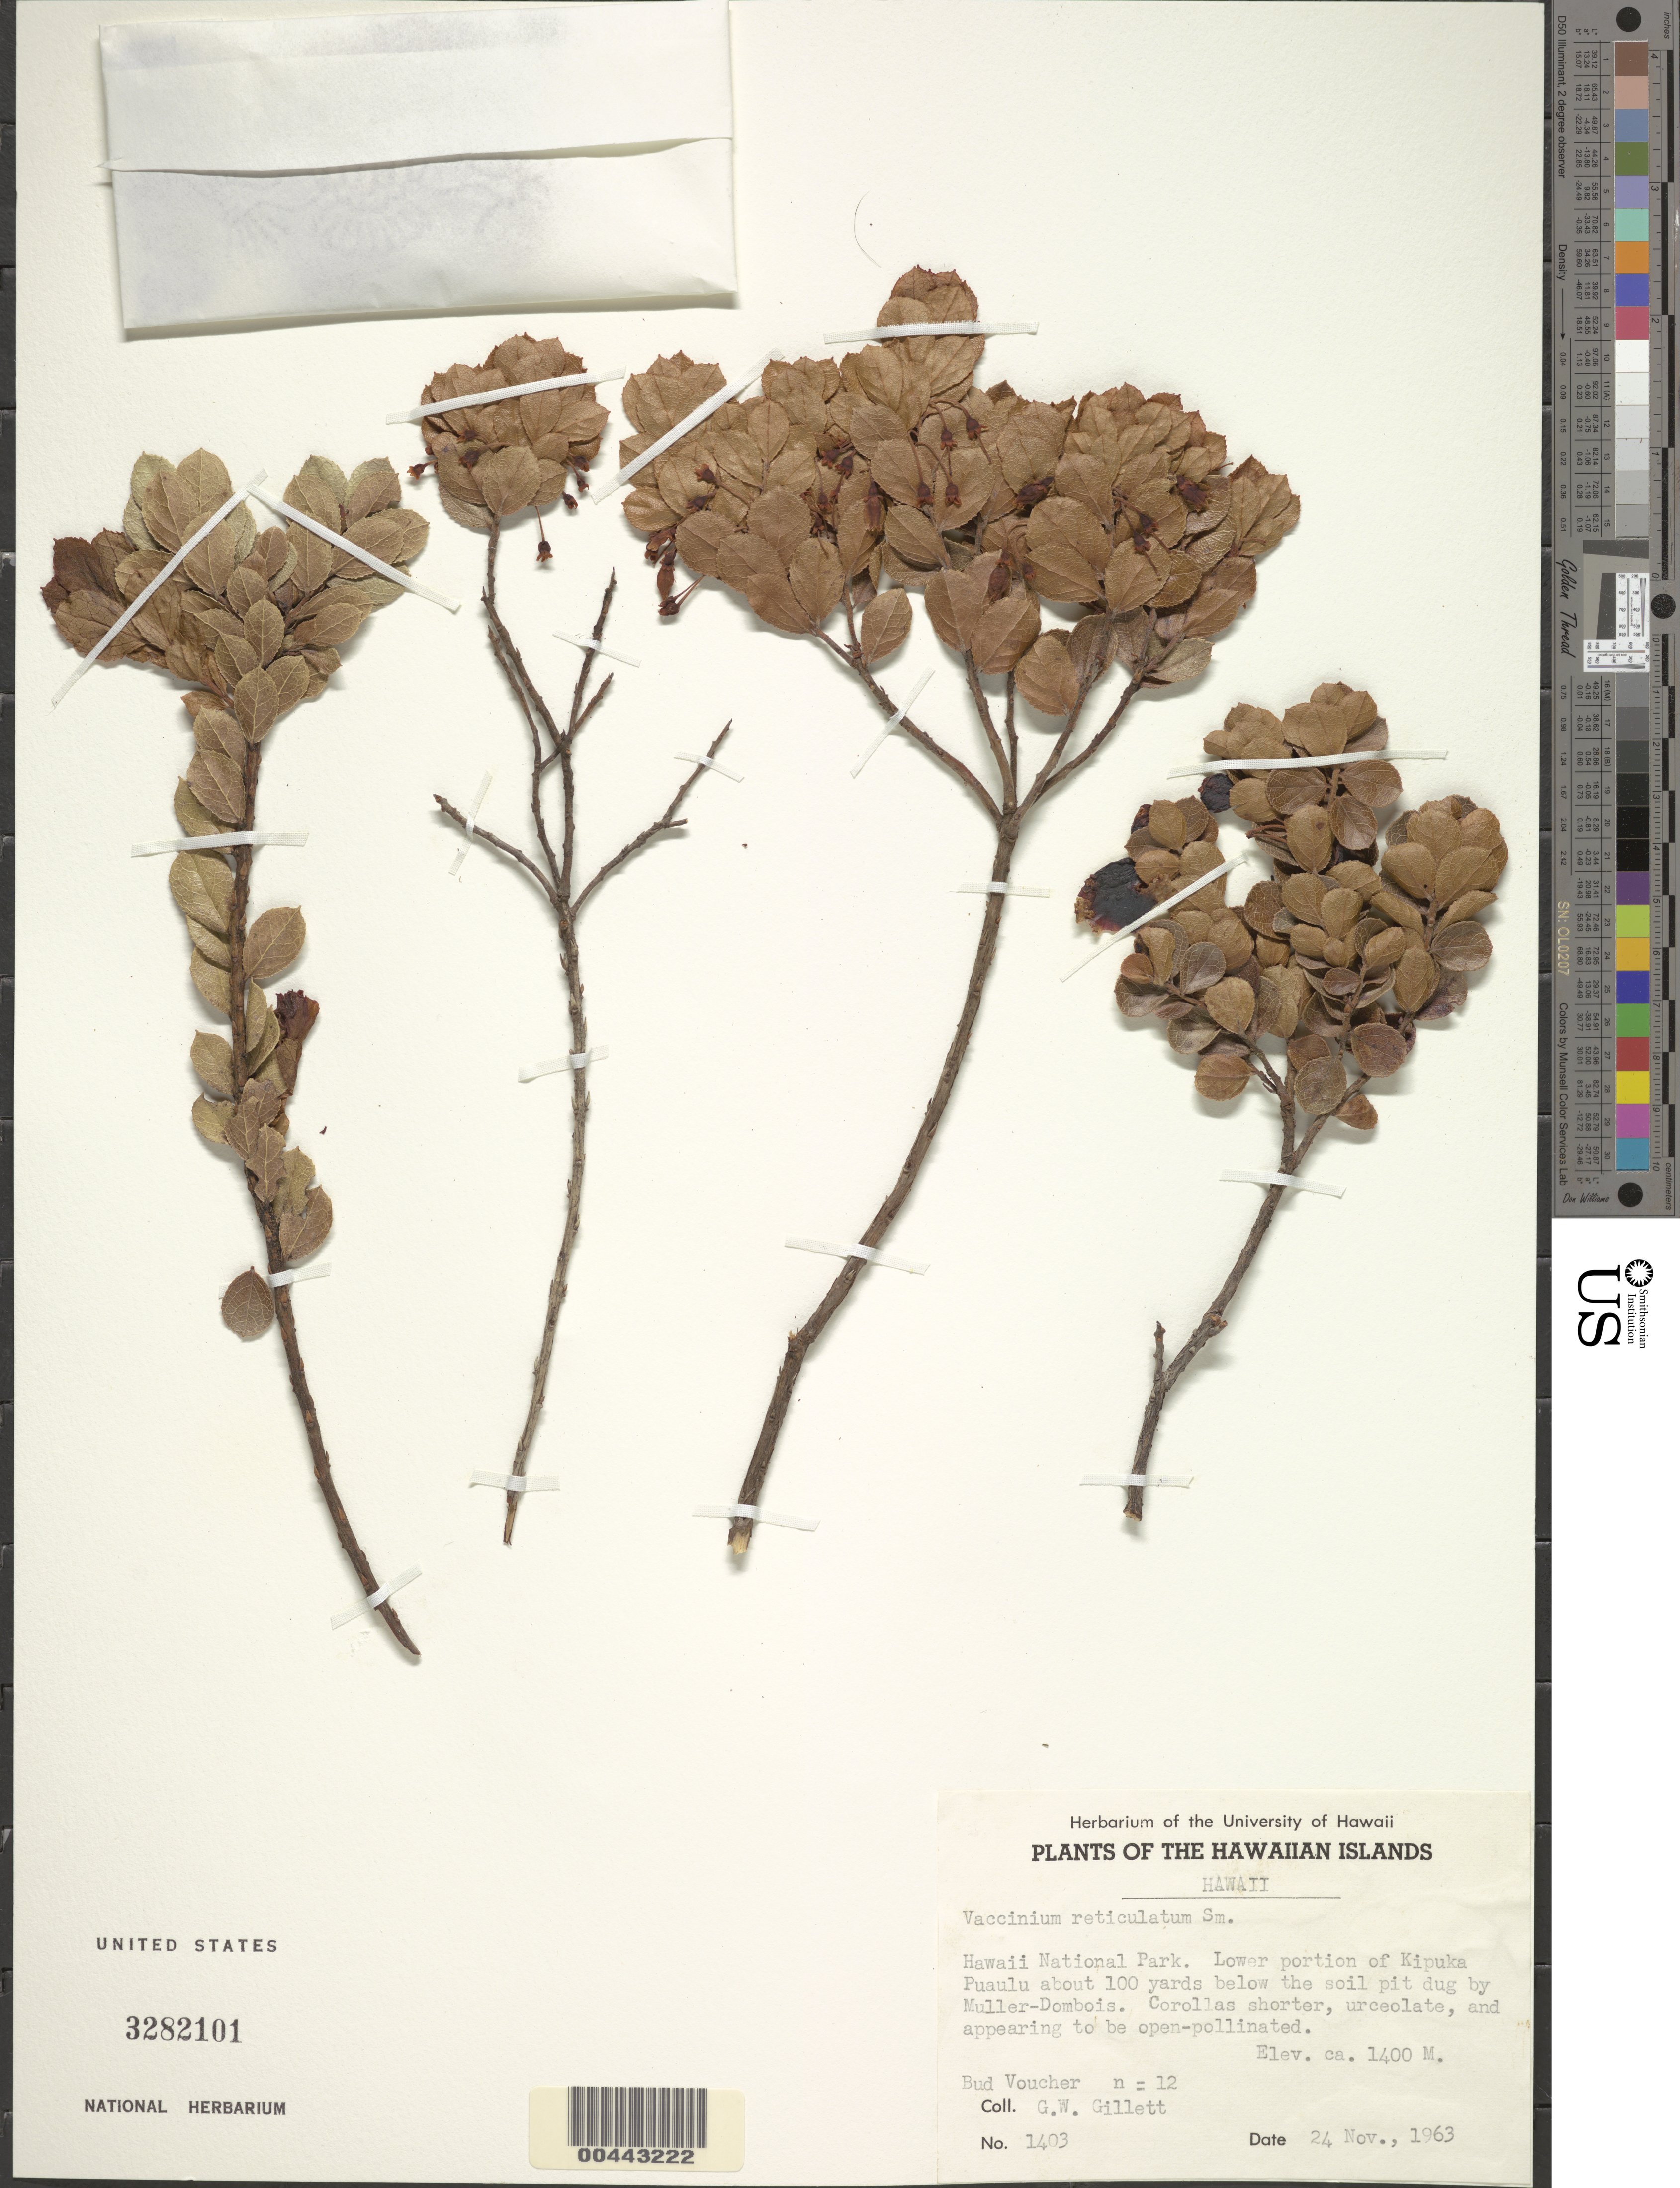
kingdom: Plantae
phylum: Tracheophyta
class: Magnoliopsida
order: Ericales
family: Ericaceae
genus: Vaccinium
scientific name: Vaccinium reticulatum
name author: Sm.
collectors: G. Gillett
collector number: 1403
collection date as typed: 24 Nov 1963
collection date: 1963-11-24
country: United States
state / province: Hawaii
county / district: Hawaii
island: Hawaii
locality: Hawaii National Park, lower portion of Kipuka Puaulu about 100 yards below the oil pit dug by Muller-Dombois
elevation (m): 1400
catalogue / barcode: US 3282101